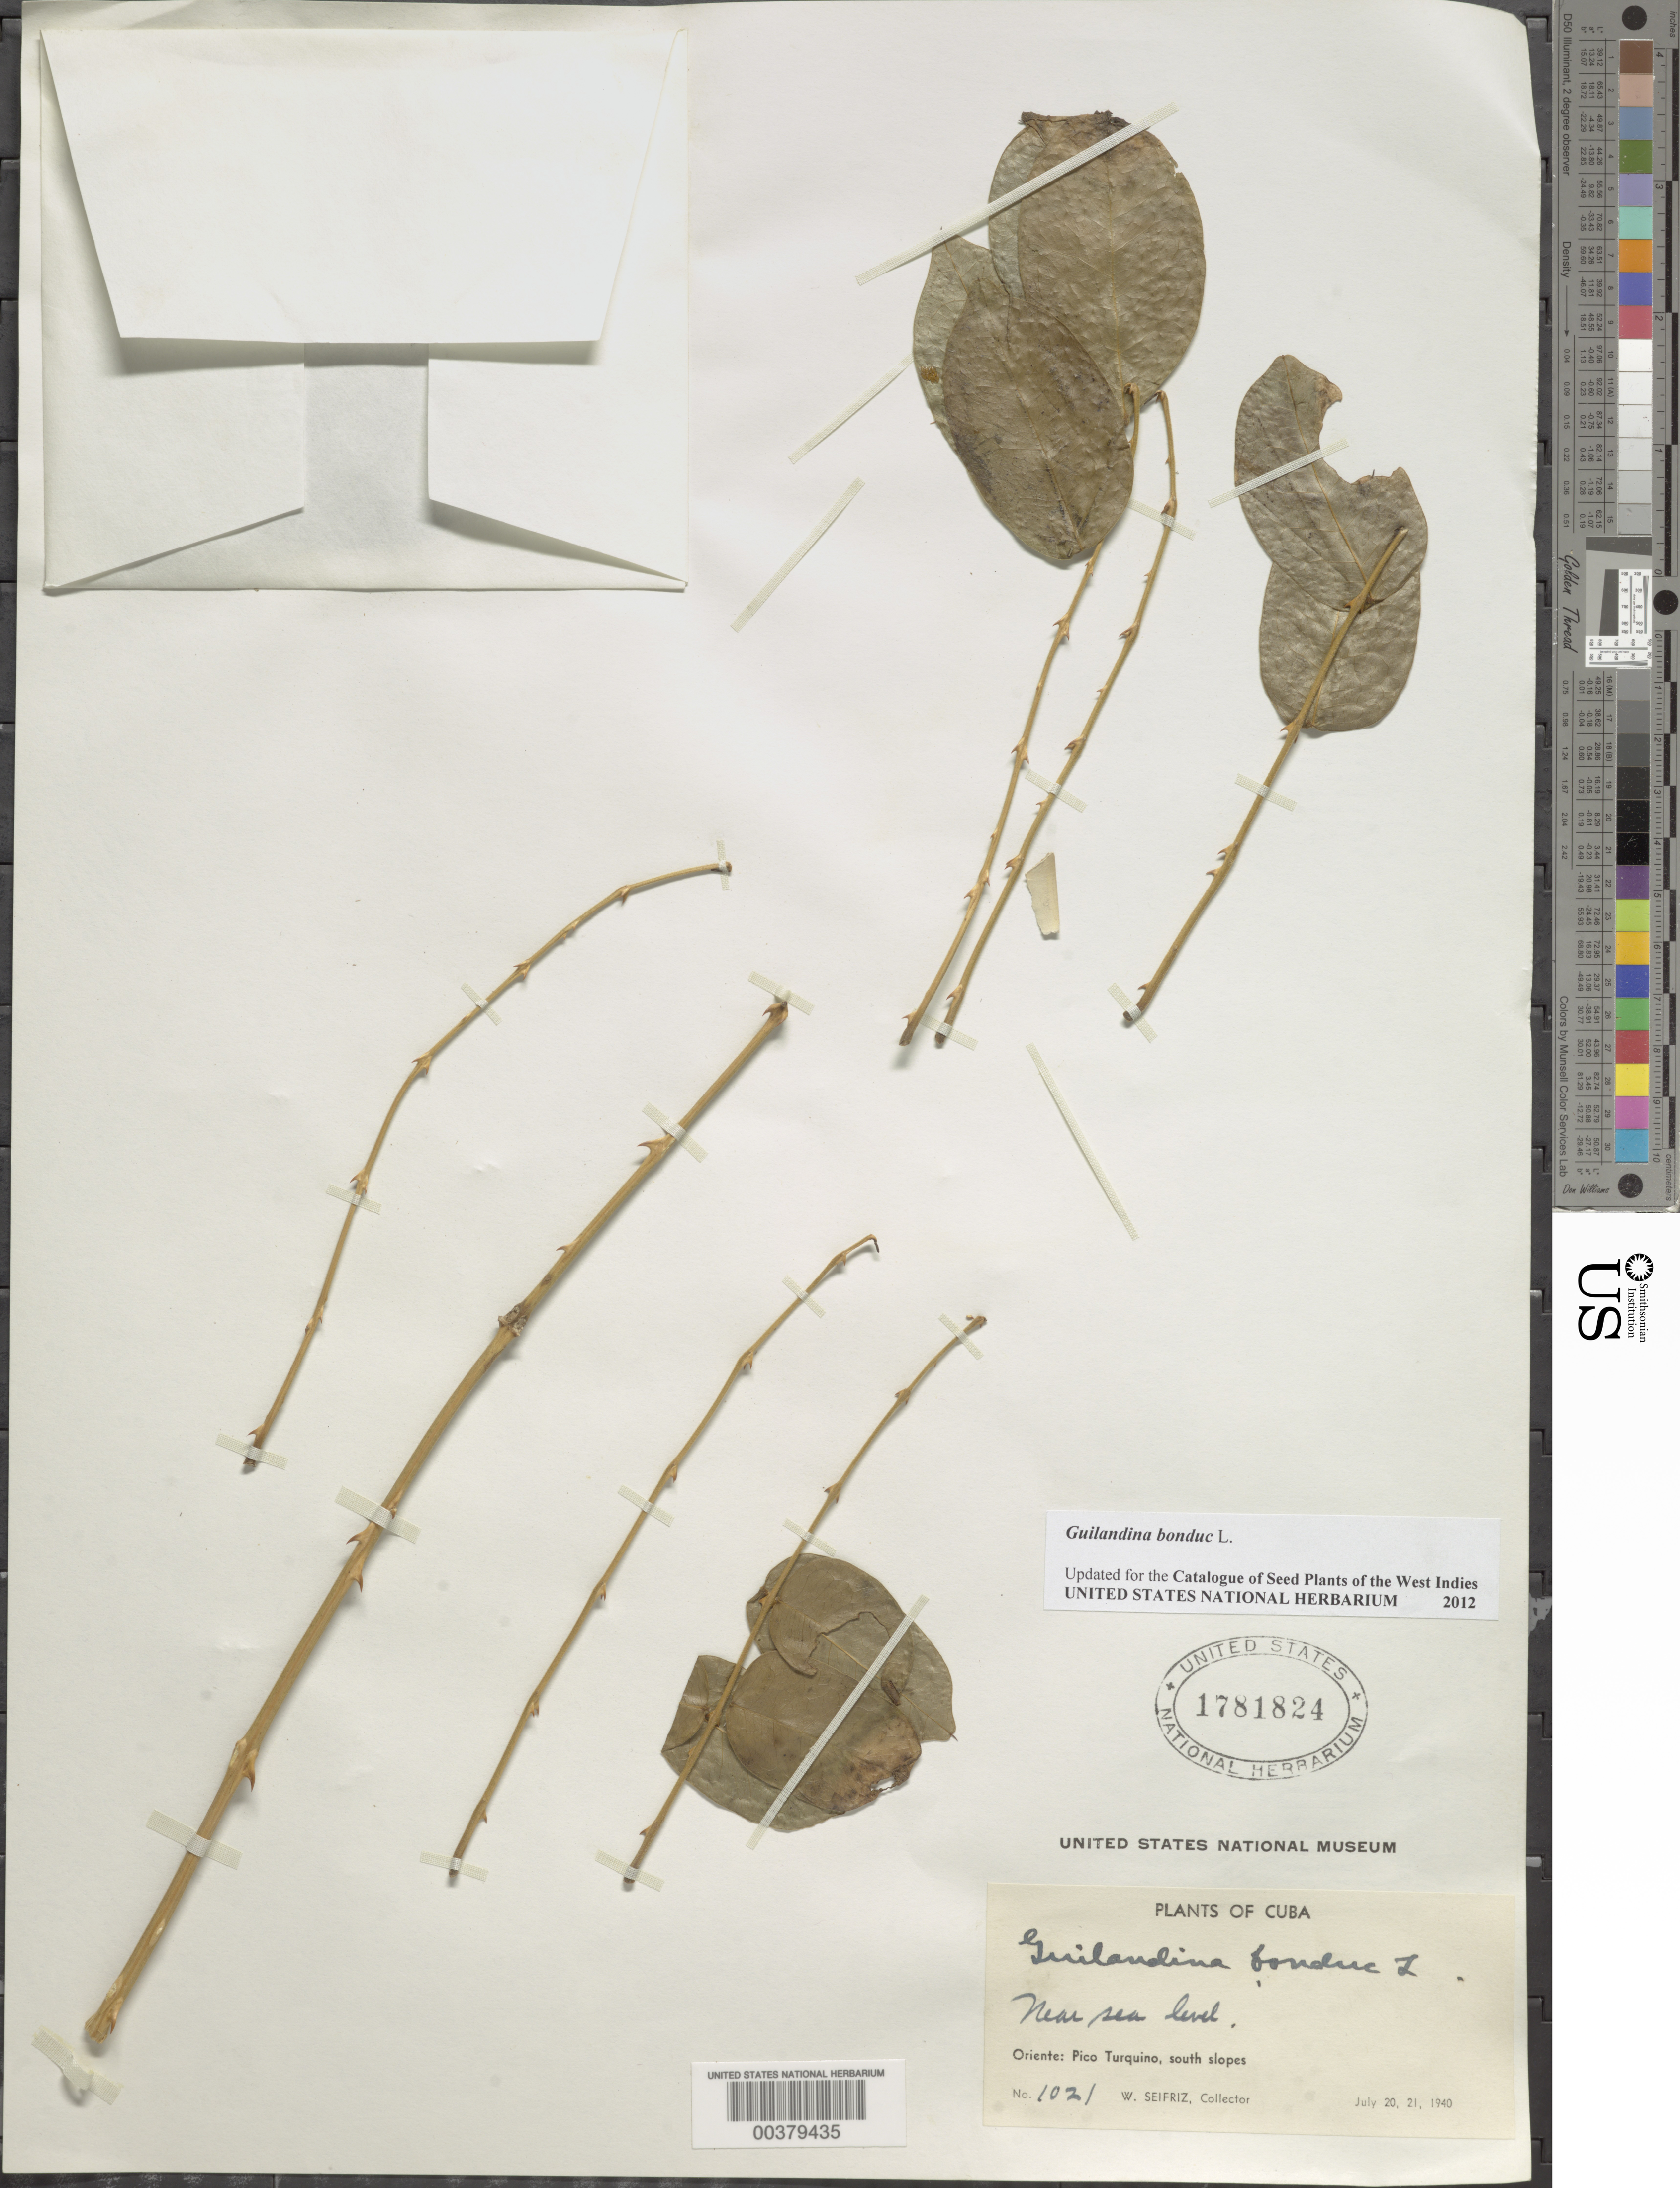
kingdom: Plantae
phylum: Tracheophyta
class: Magnoliopsida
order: Fabales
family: Fabaceae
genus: Guilandina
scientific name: Guilandina bonduc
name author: L.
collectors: W. Seifriz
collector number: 1021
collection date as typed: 20 Jul 1940 and 21 Jul 1940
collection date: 1940-07-20,1940-07-21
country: Cuba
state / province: Oriente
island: Greater Antilles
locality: Pico turquino, s slopes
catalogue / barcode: US 1781824